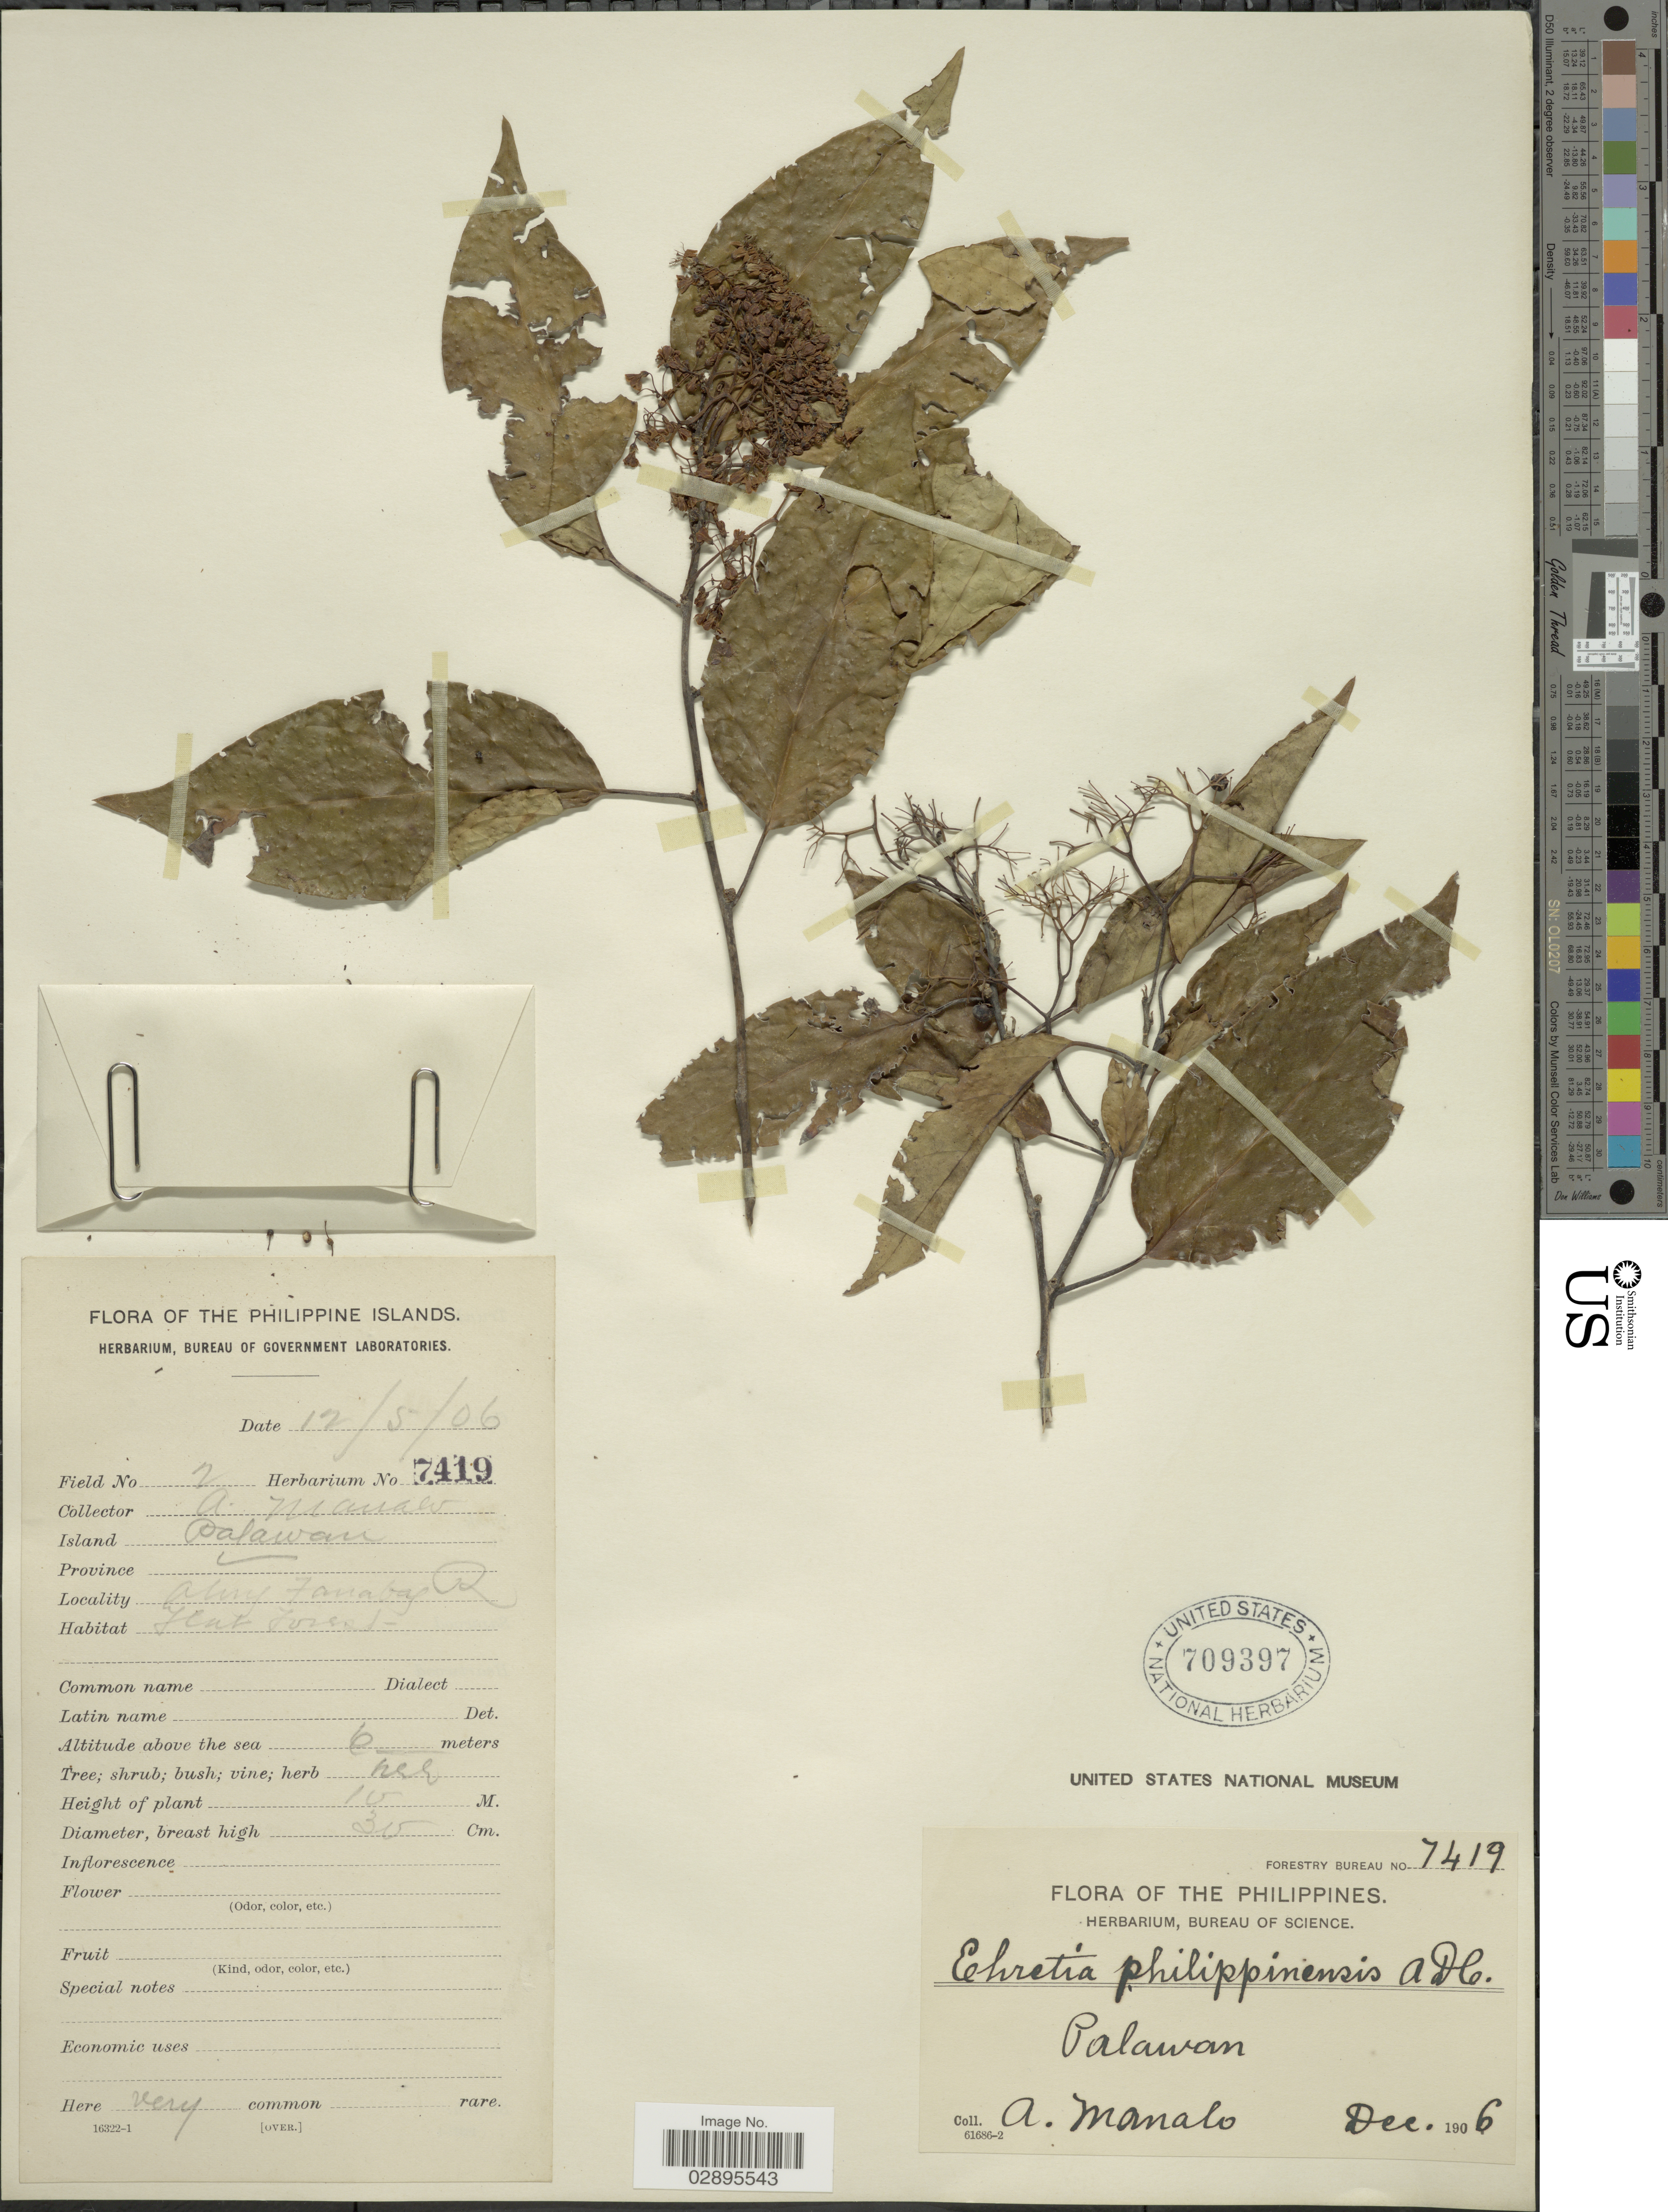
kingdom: Plantae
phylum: Tracheophyta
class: Magnoliopsida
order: Boraginales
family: Ehretiaceae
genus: Ehretia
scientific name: Ehretia philippinensis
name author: A. DC.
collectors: A. Manalo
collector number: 7419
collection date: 1906-05-12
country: Philippines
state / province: Mimaropa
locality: Philippine Islands. Island Palawan. Along Fanabay R.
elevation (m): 6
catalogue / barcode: US 709397